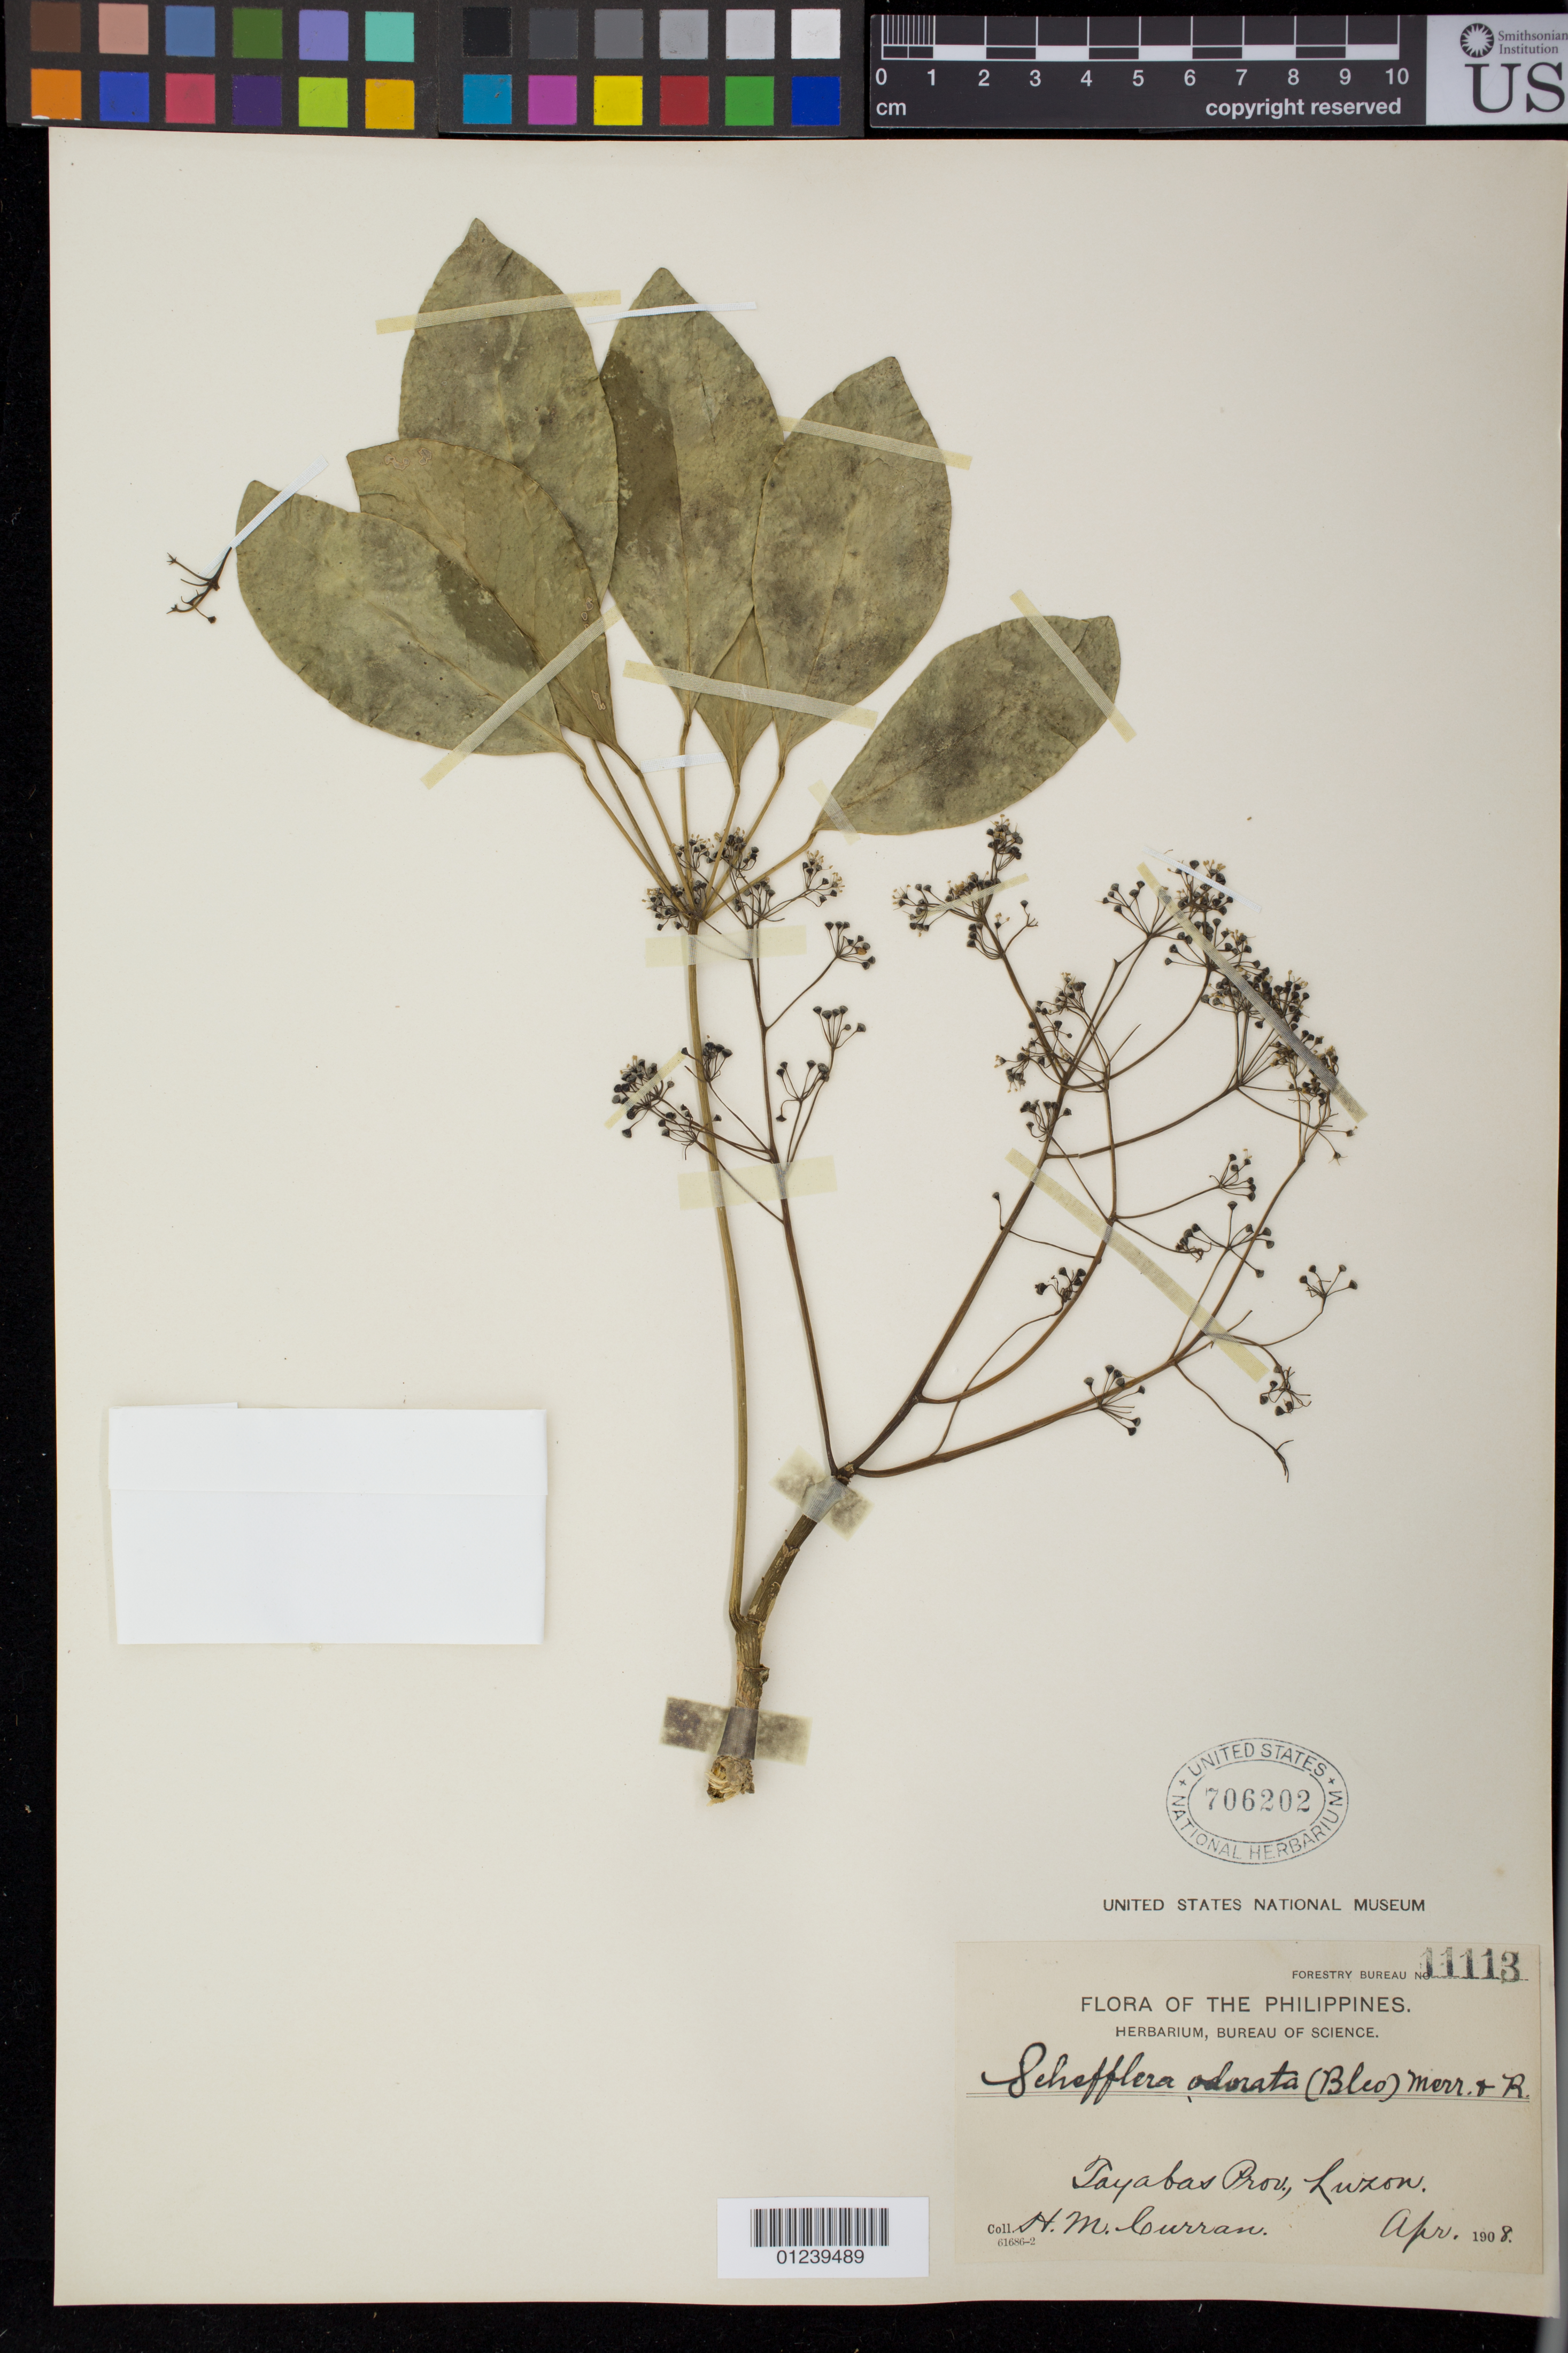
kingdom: Plantae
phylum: Tracheophyta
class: Magnoliopsida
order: Apiales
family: Araliaceae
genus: Schefflera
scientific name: Schefflera odorata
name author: (Blanco) Merr. & Rolfe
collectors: H. M. Curran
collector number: For. Bur. 11113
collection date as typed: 1908-04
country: Philippines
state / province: Calabarzon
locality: Tayabas Prov., Luzon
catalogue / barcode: US 706202